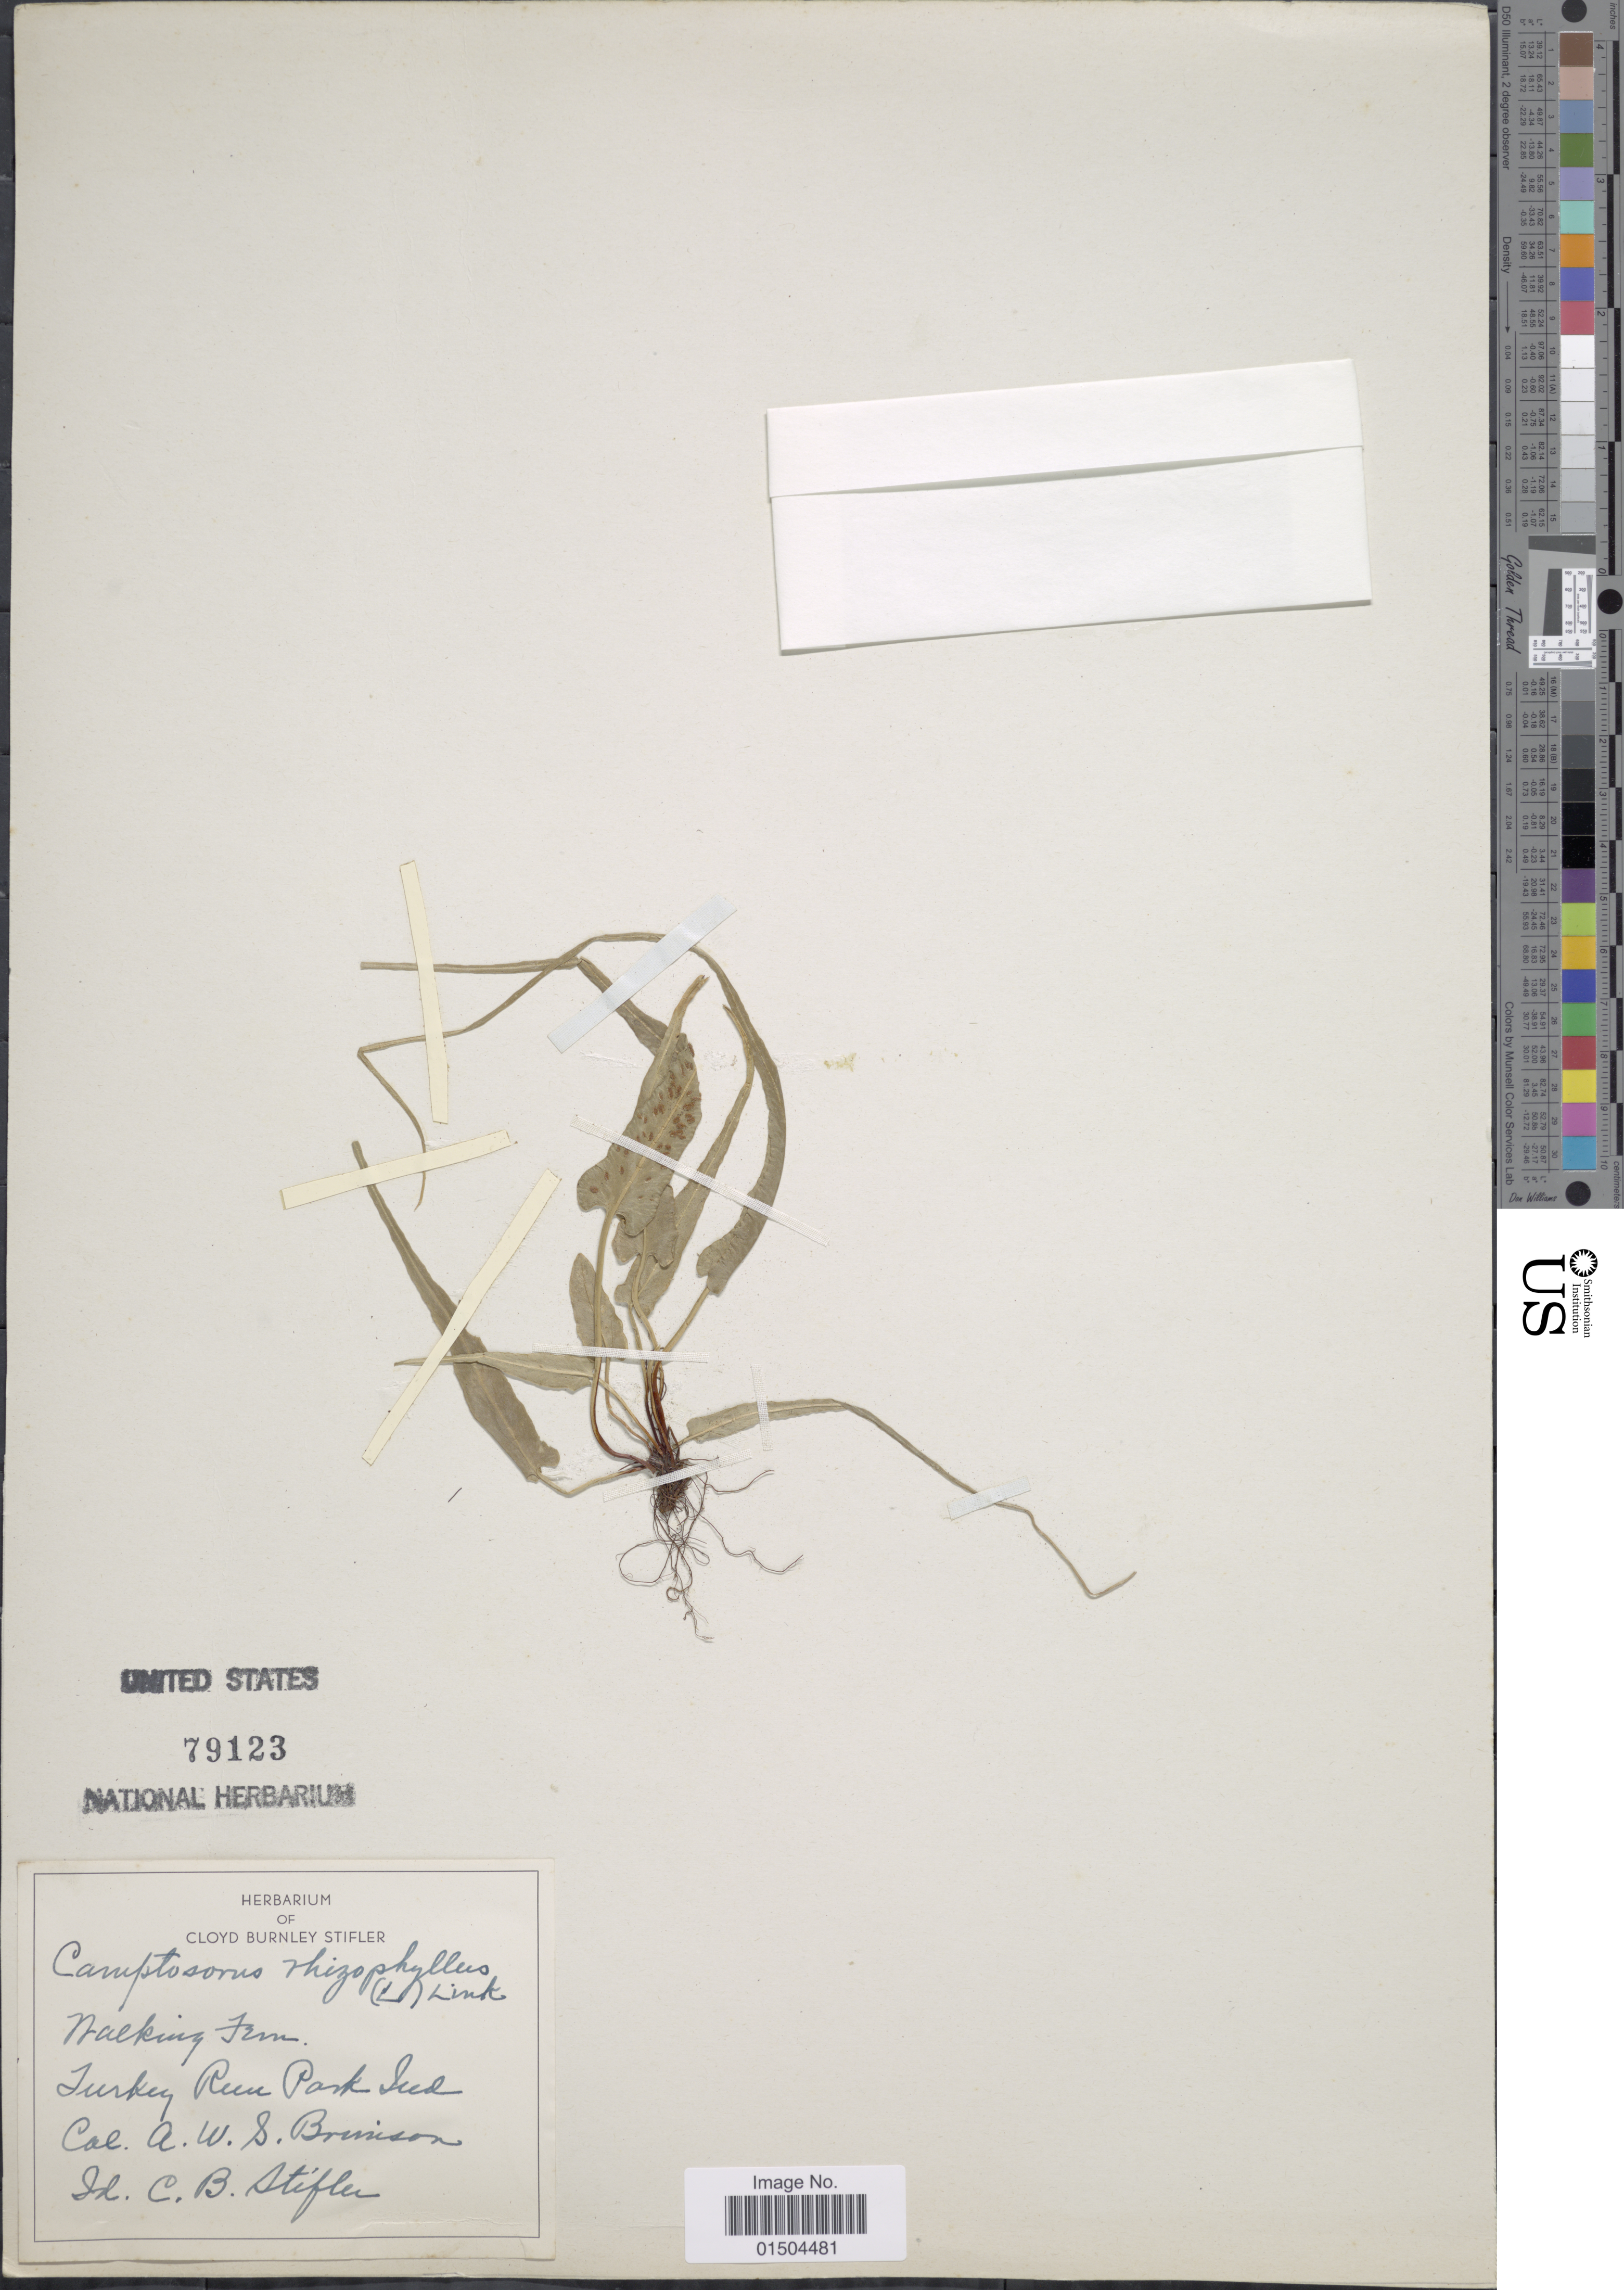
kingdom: Plantae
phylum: Tracheophyta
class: Polypodiopsida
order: Polypodiales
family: Aspleniaceae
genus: Asplenium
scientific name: Asplenium rhizophyllum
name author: L.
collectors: A. Brunison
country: United States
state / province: Indiana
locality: Walking Fern. Turkey Run Park.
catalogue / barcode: US 79123